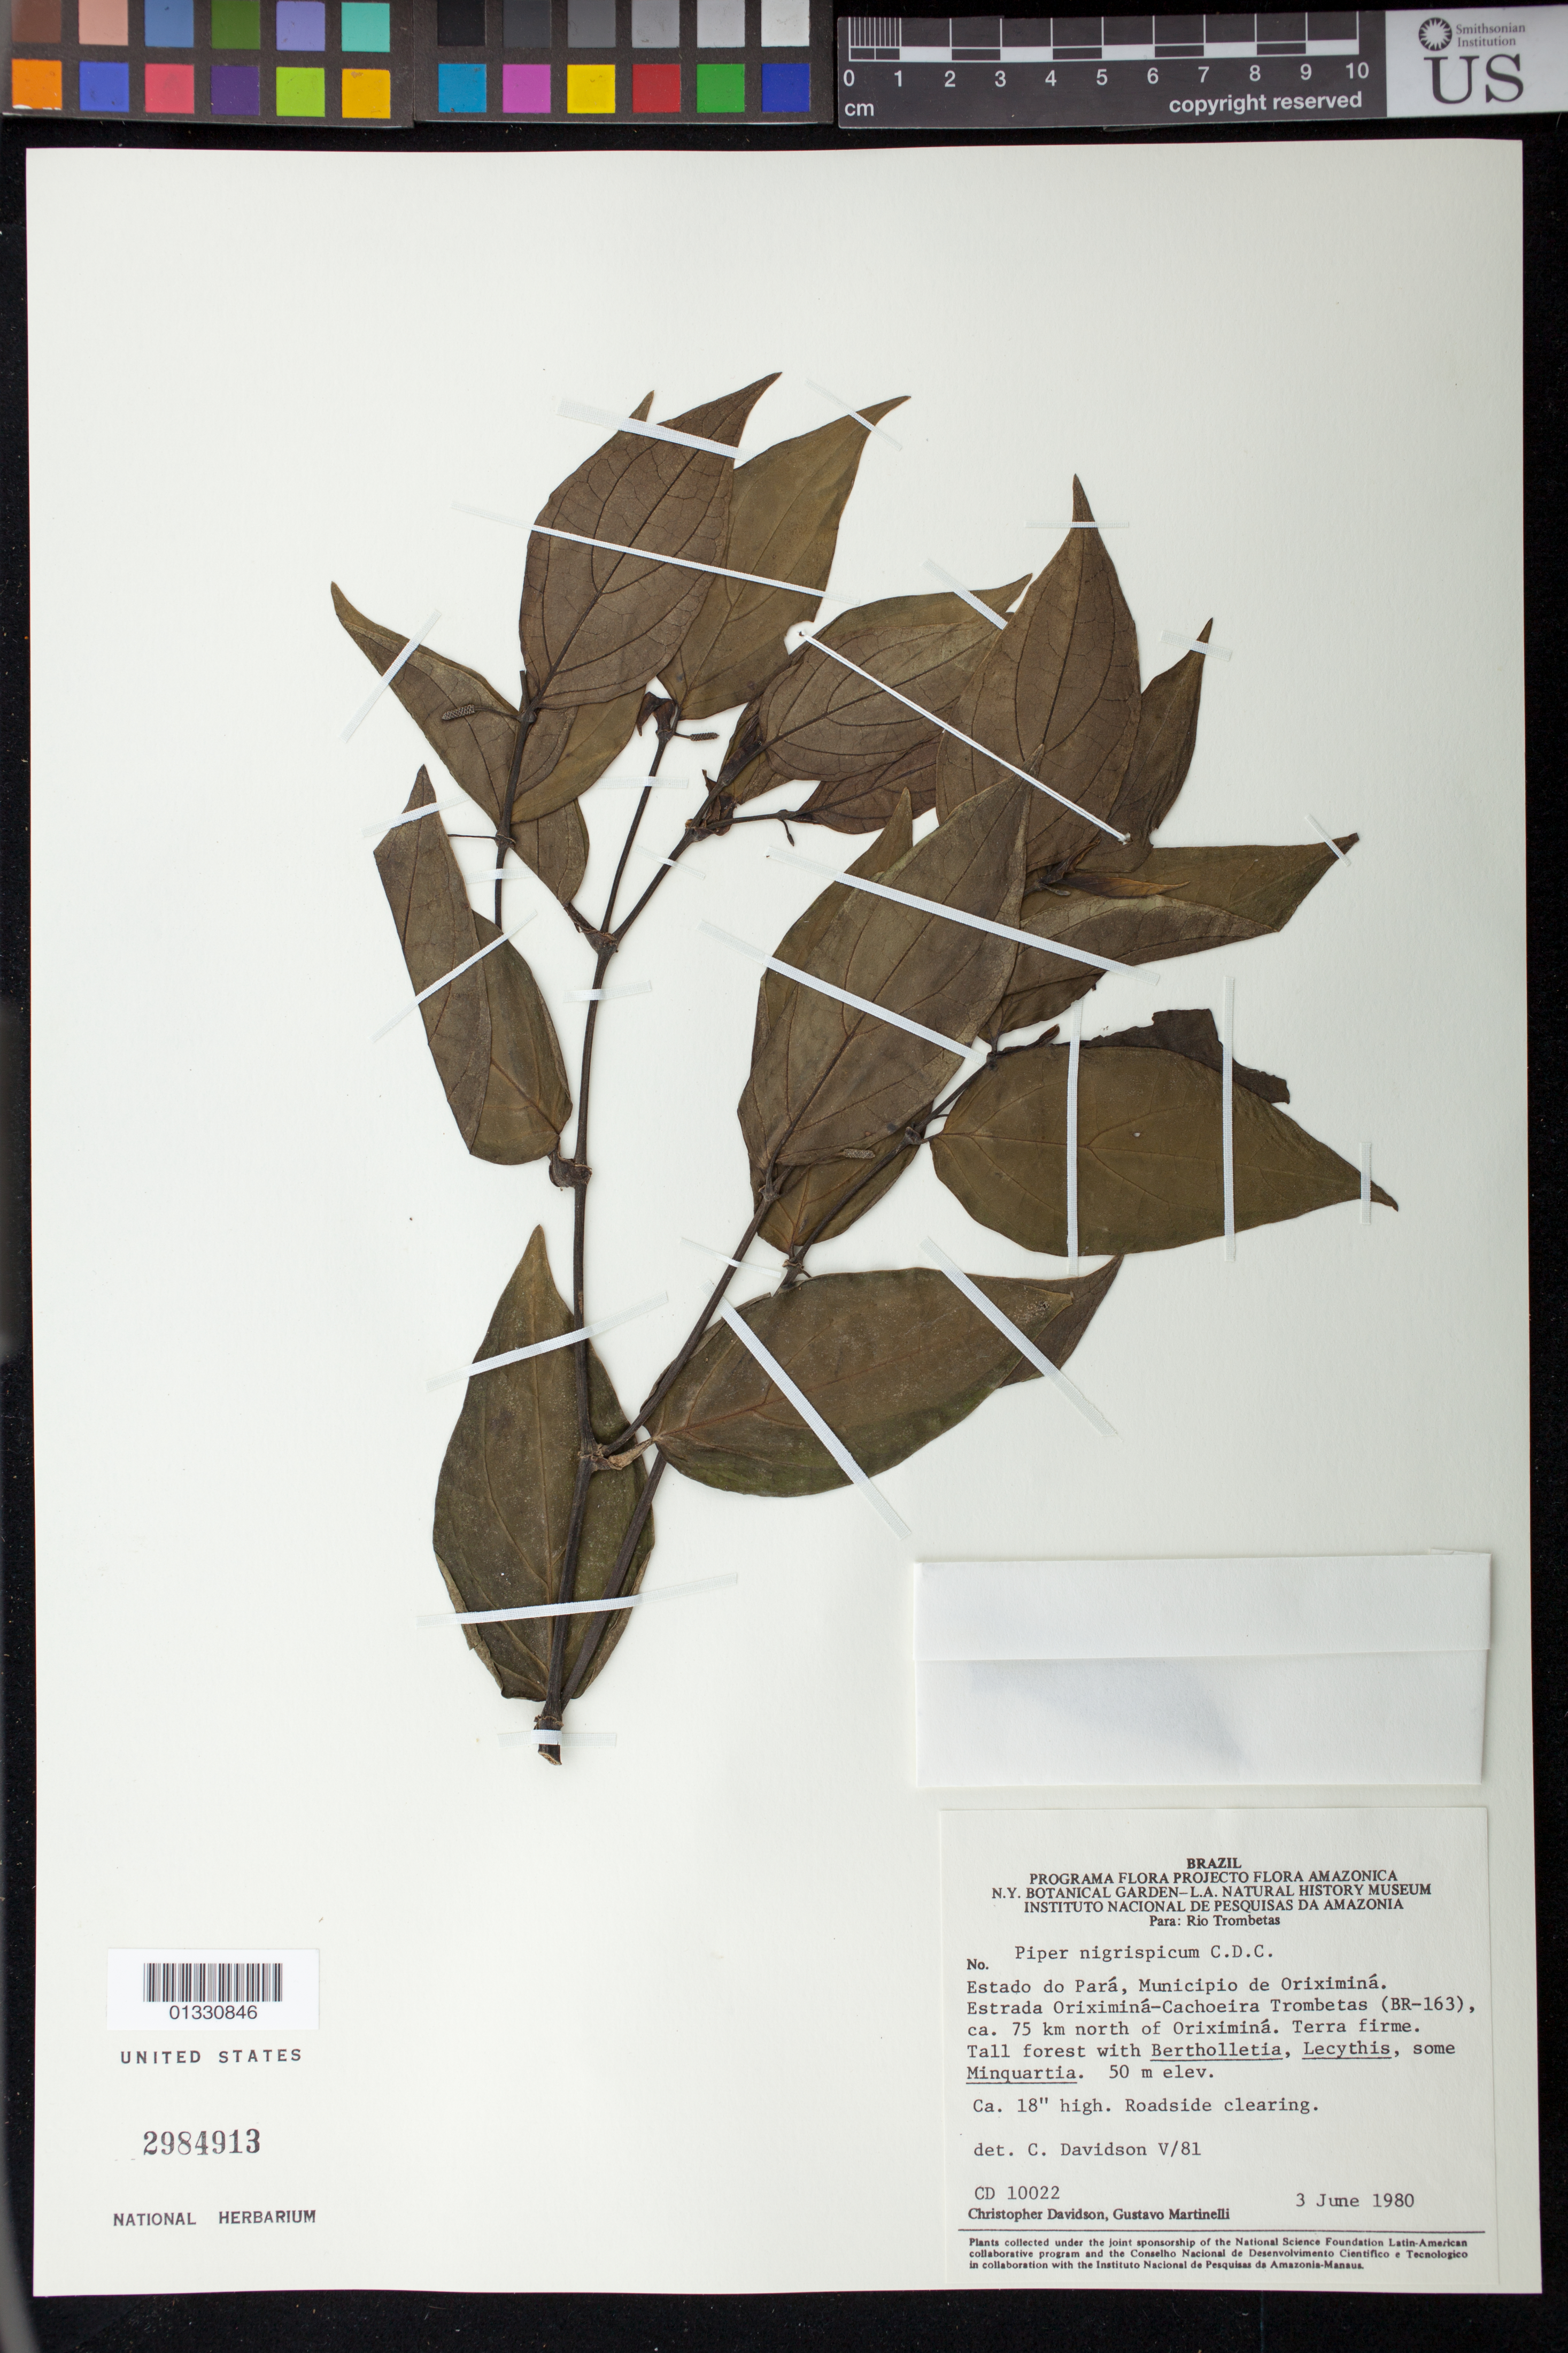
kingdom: Plantae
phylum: Tracheophyta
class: Magnoliopsida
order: Piperales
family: Piperaceae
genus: Piper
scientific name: Piper nigrispicum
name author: C. DC.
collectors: C. Davidson & G. Martinelli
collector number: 10022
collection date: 1980-06-03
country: Brazil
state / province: Pará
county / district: Oriximiná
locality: Estrada Oriximiná-Cachoeira Trombetas (BR-163), ca.75km north of Oriximiná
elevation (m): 50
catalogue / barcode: US 2984913